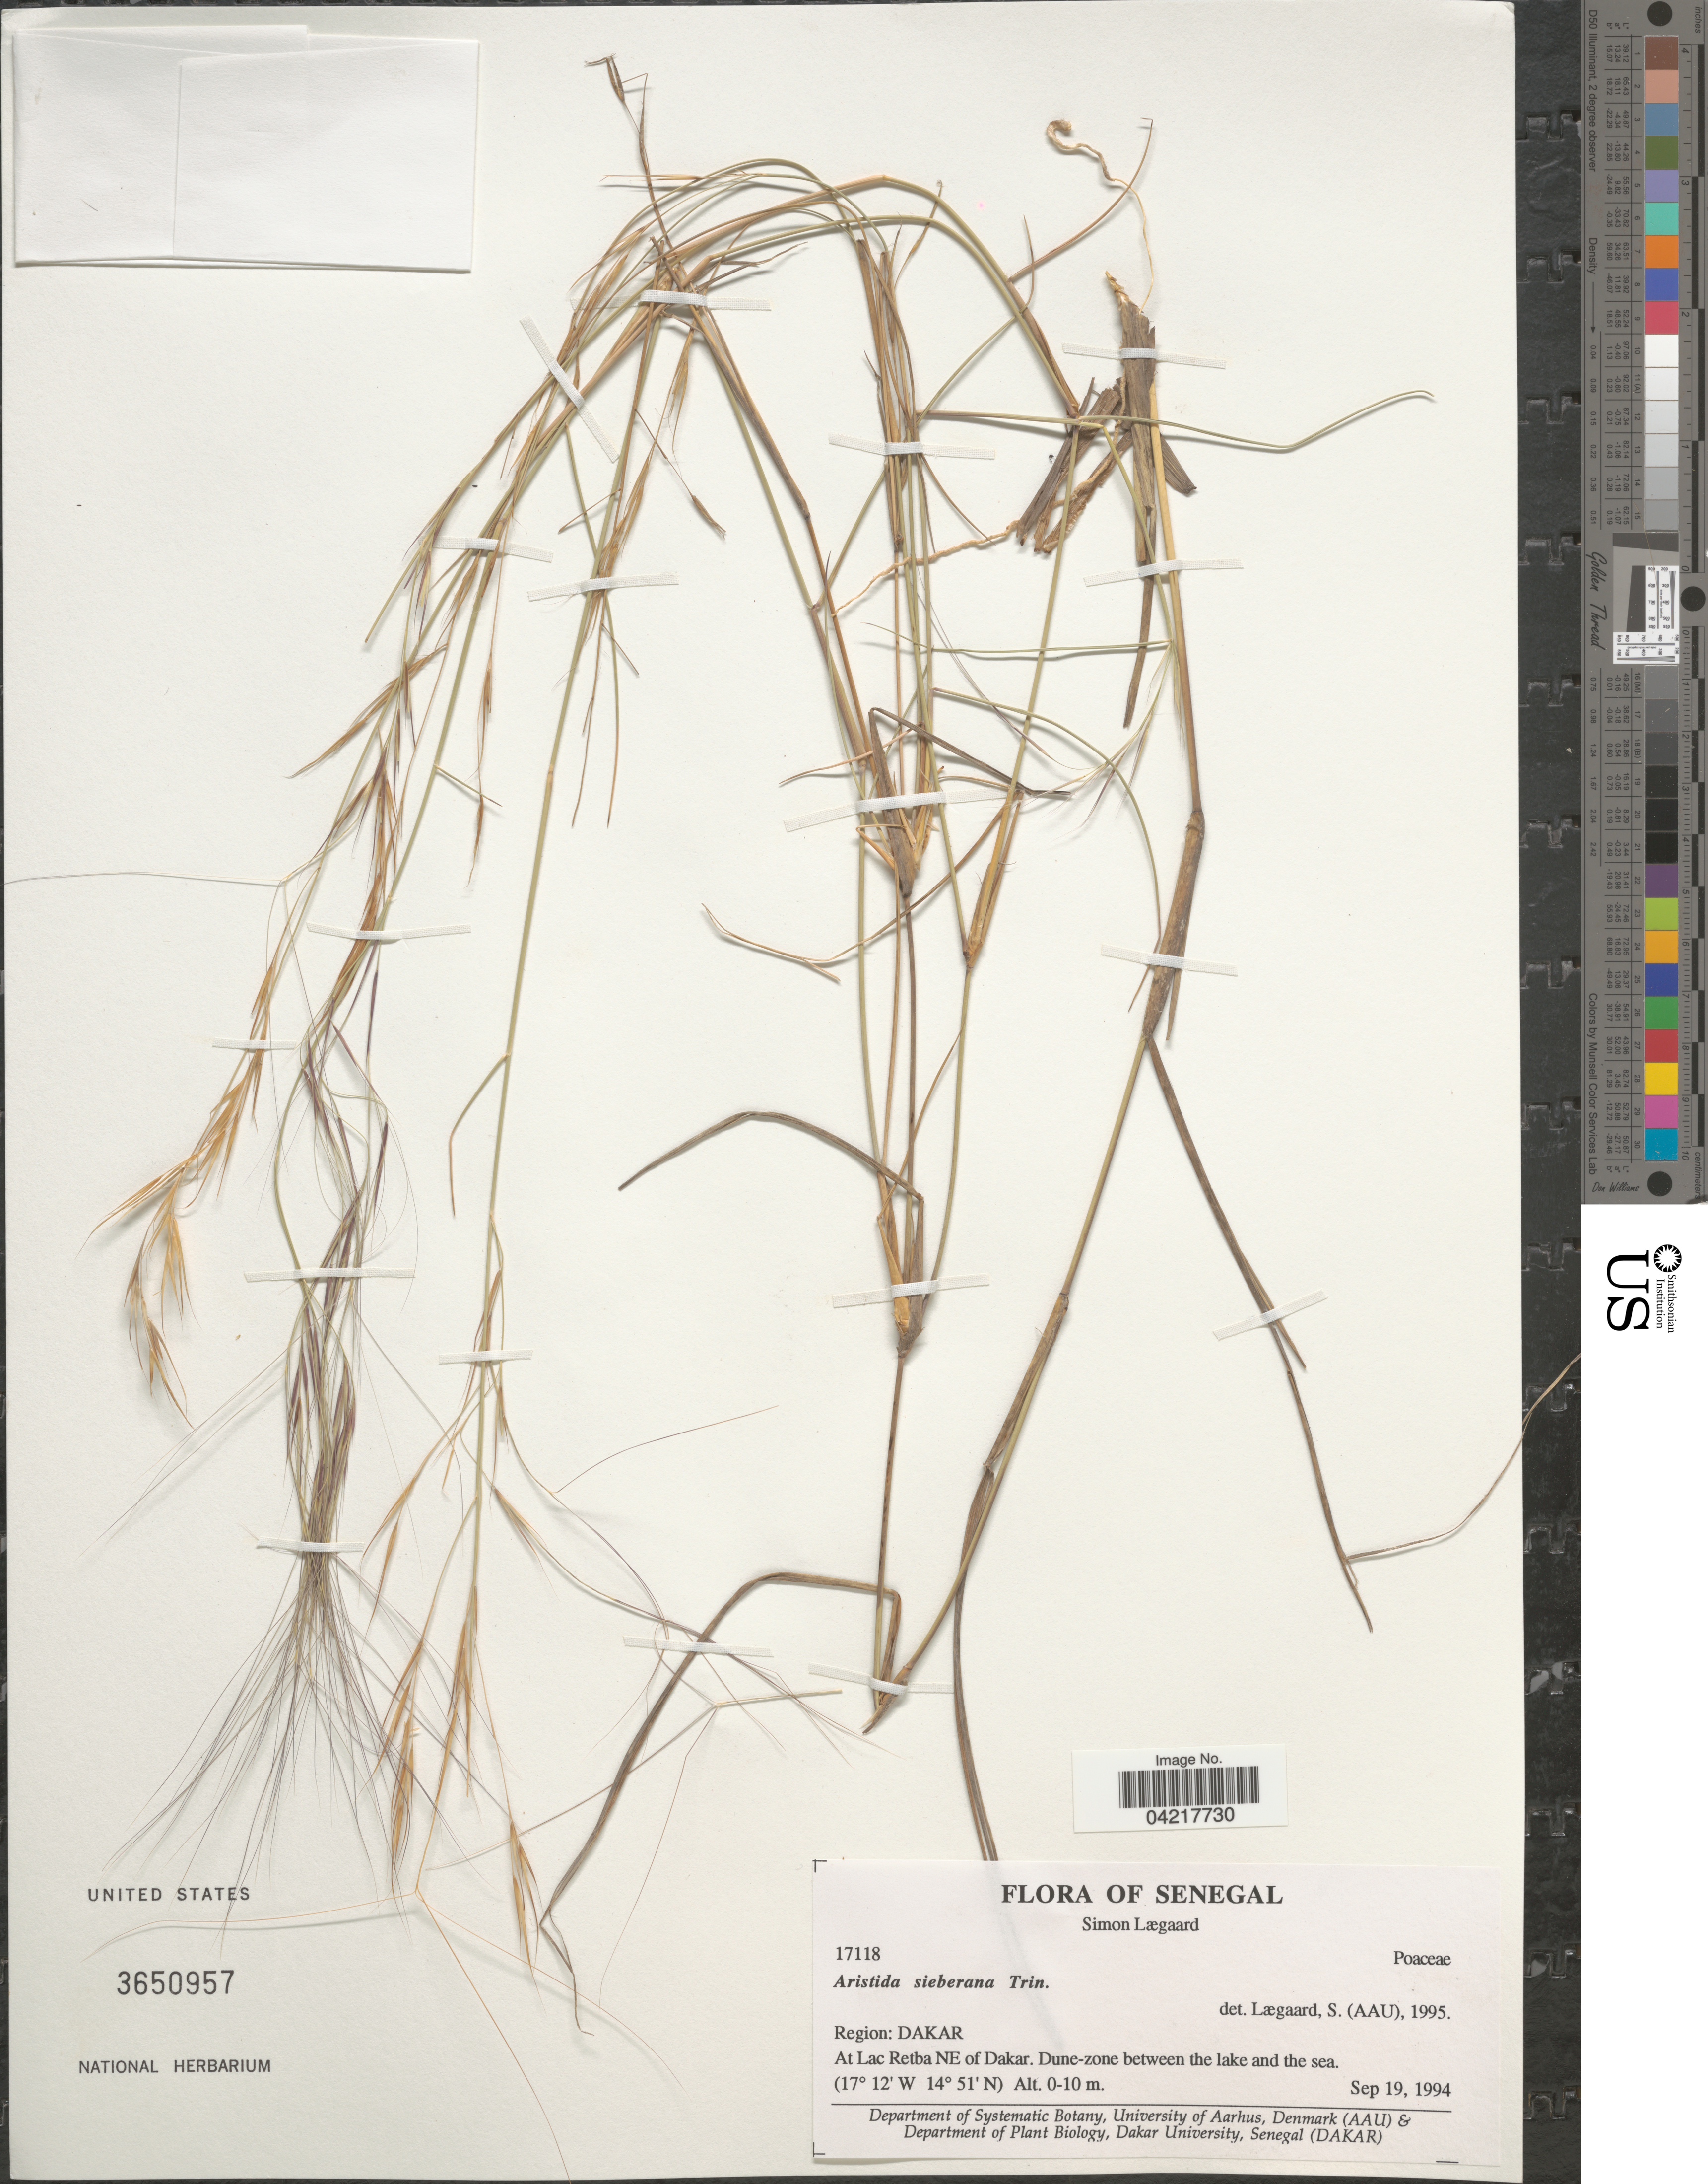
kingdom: Plantae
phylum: Tracheophyta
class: Liliopsida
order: Poales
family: Poaceae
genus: Aristida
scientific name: Aristida sieberiana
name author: Trin. ex Spreng.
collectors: S. Lægaard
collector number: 17118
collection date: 1994-09-19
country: Senegal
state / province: Dakar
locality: Region: Dakar. At Lac Retba NE of Dakar. Dune-zone between the lake and the sea.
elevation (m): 0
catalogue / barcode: US 3650957